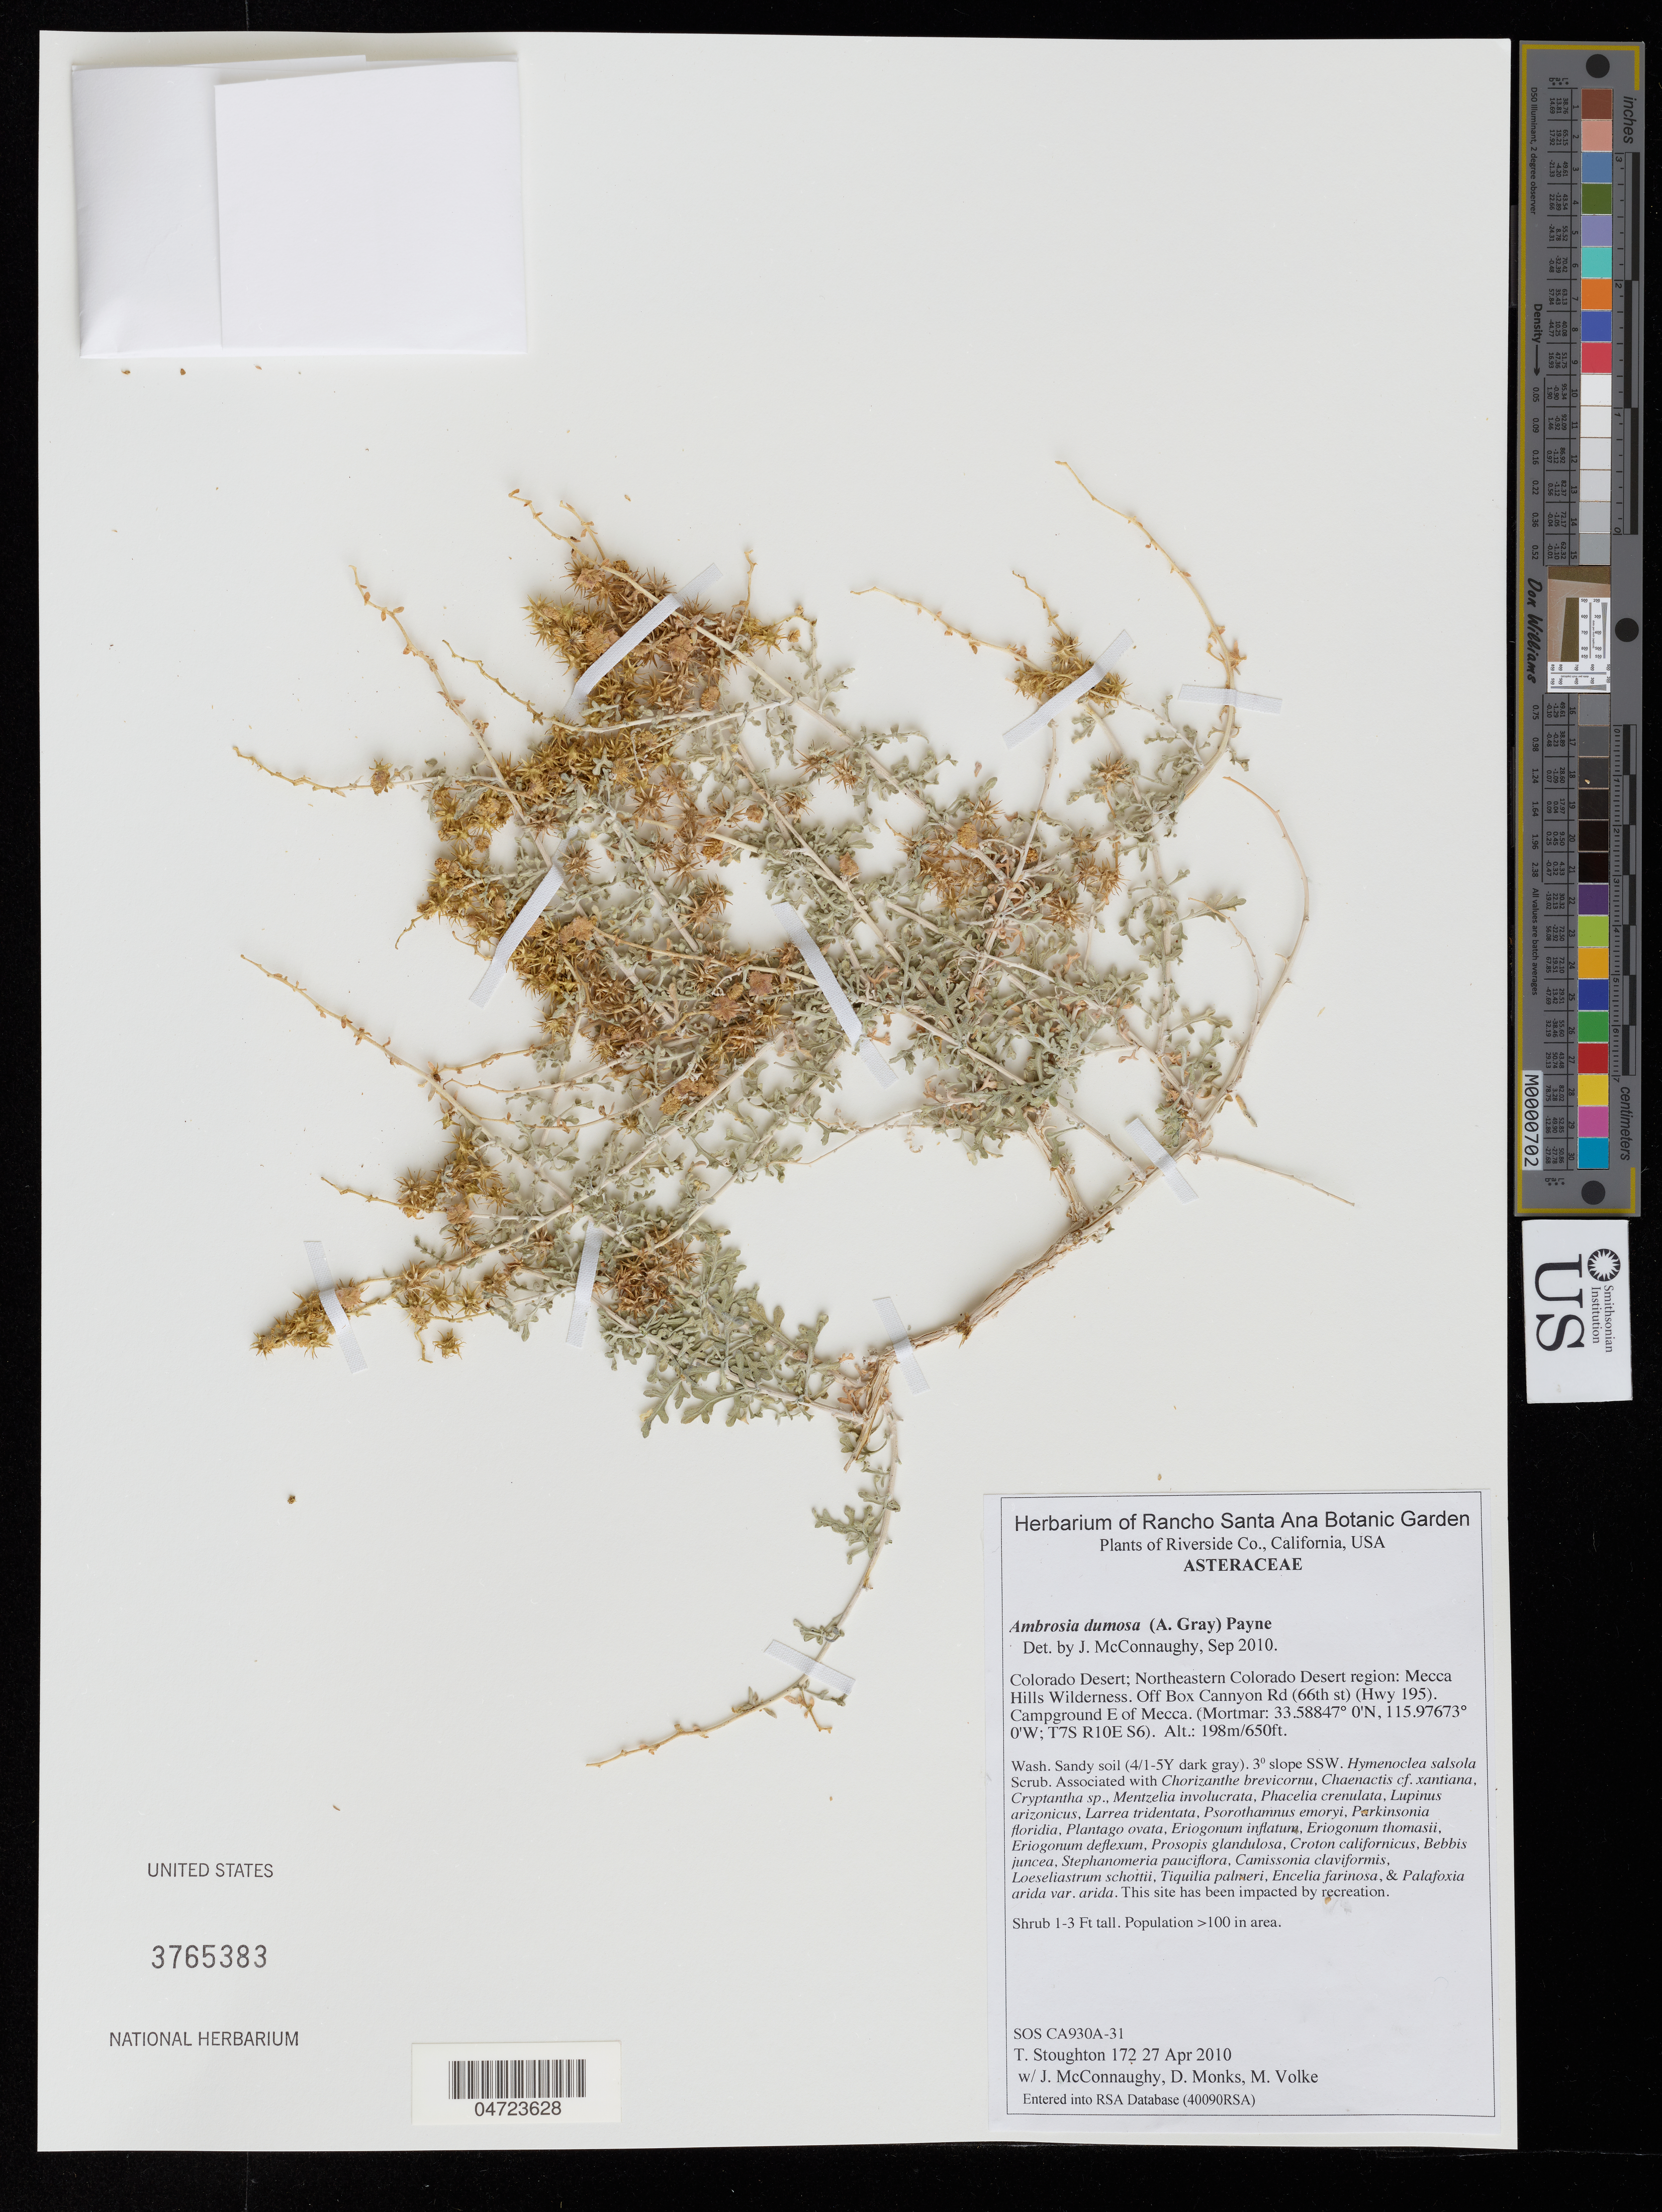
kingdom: Plantae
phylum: Tracheophyta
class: Magnoliopsida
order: Asterales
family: Asteraceae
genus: Ambrosia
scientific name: Ambrosia dumosa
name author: (A. Gray) W.W.Payne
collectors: T. Stoughton, J. McConnaughy, D. Monks & M. Volke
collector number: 172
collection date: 2010-04-27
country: United States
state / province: California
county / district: Riverside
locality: Riverside Co. Colorado Desert; Northeastern Colorado region: Mecca Hills Wilderness. Off Box Cannyon Rd (66th st) (Hwy 195). Campground E of Mecca. (Mortmar: T7S R10E S6).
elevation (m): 198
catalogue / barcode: US 3765383